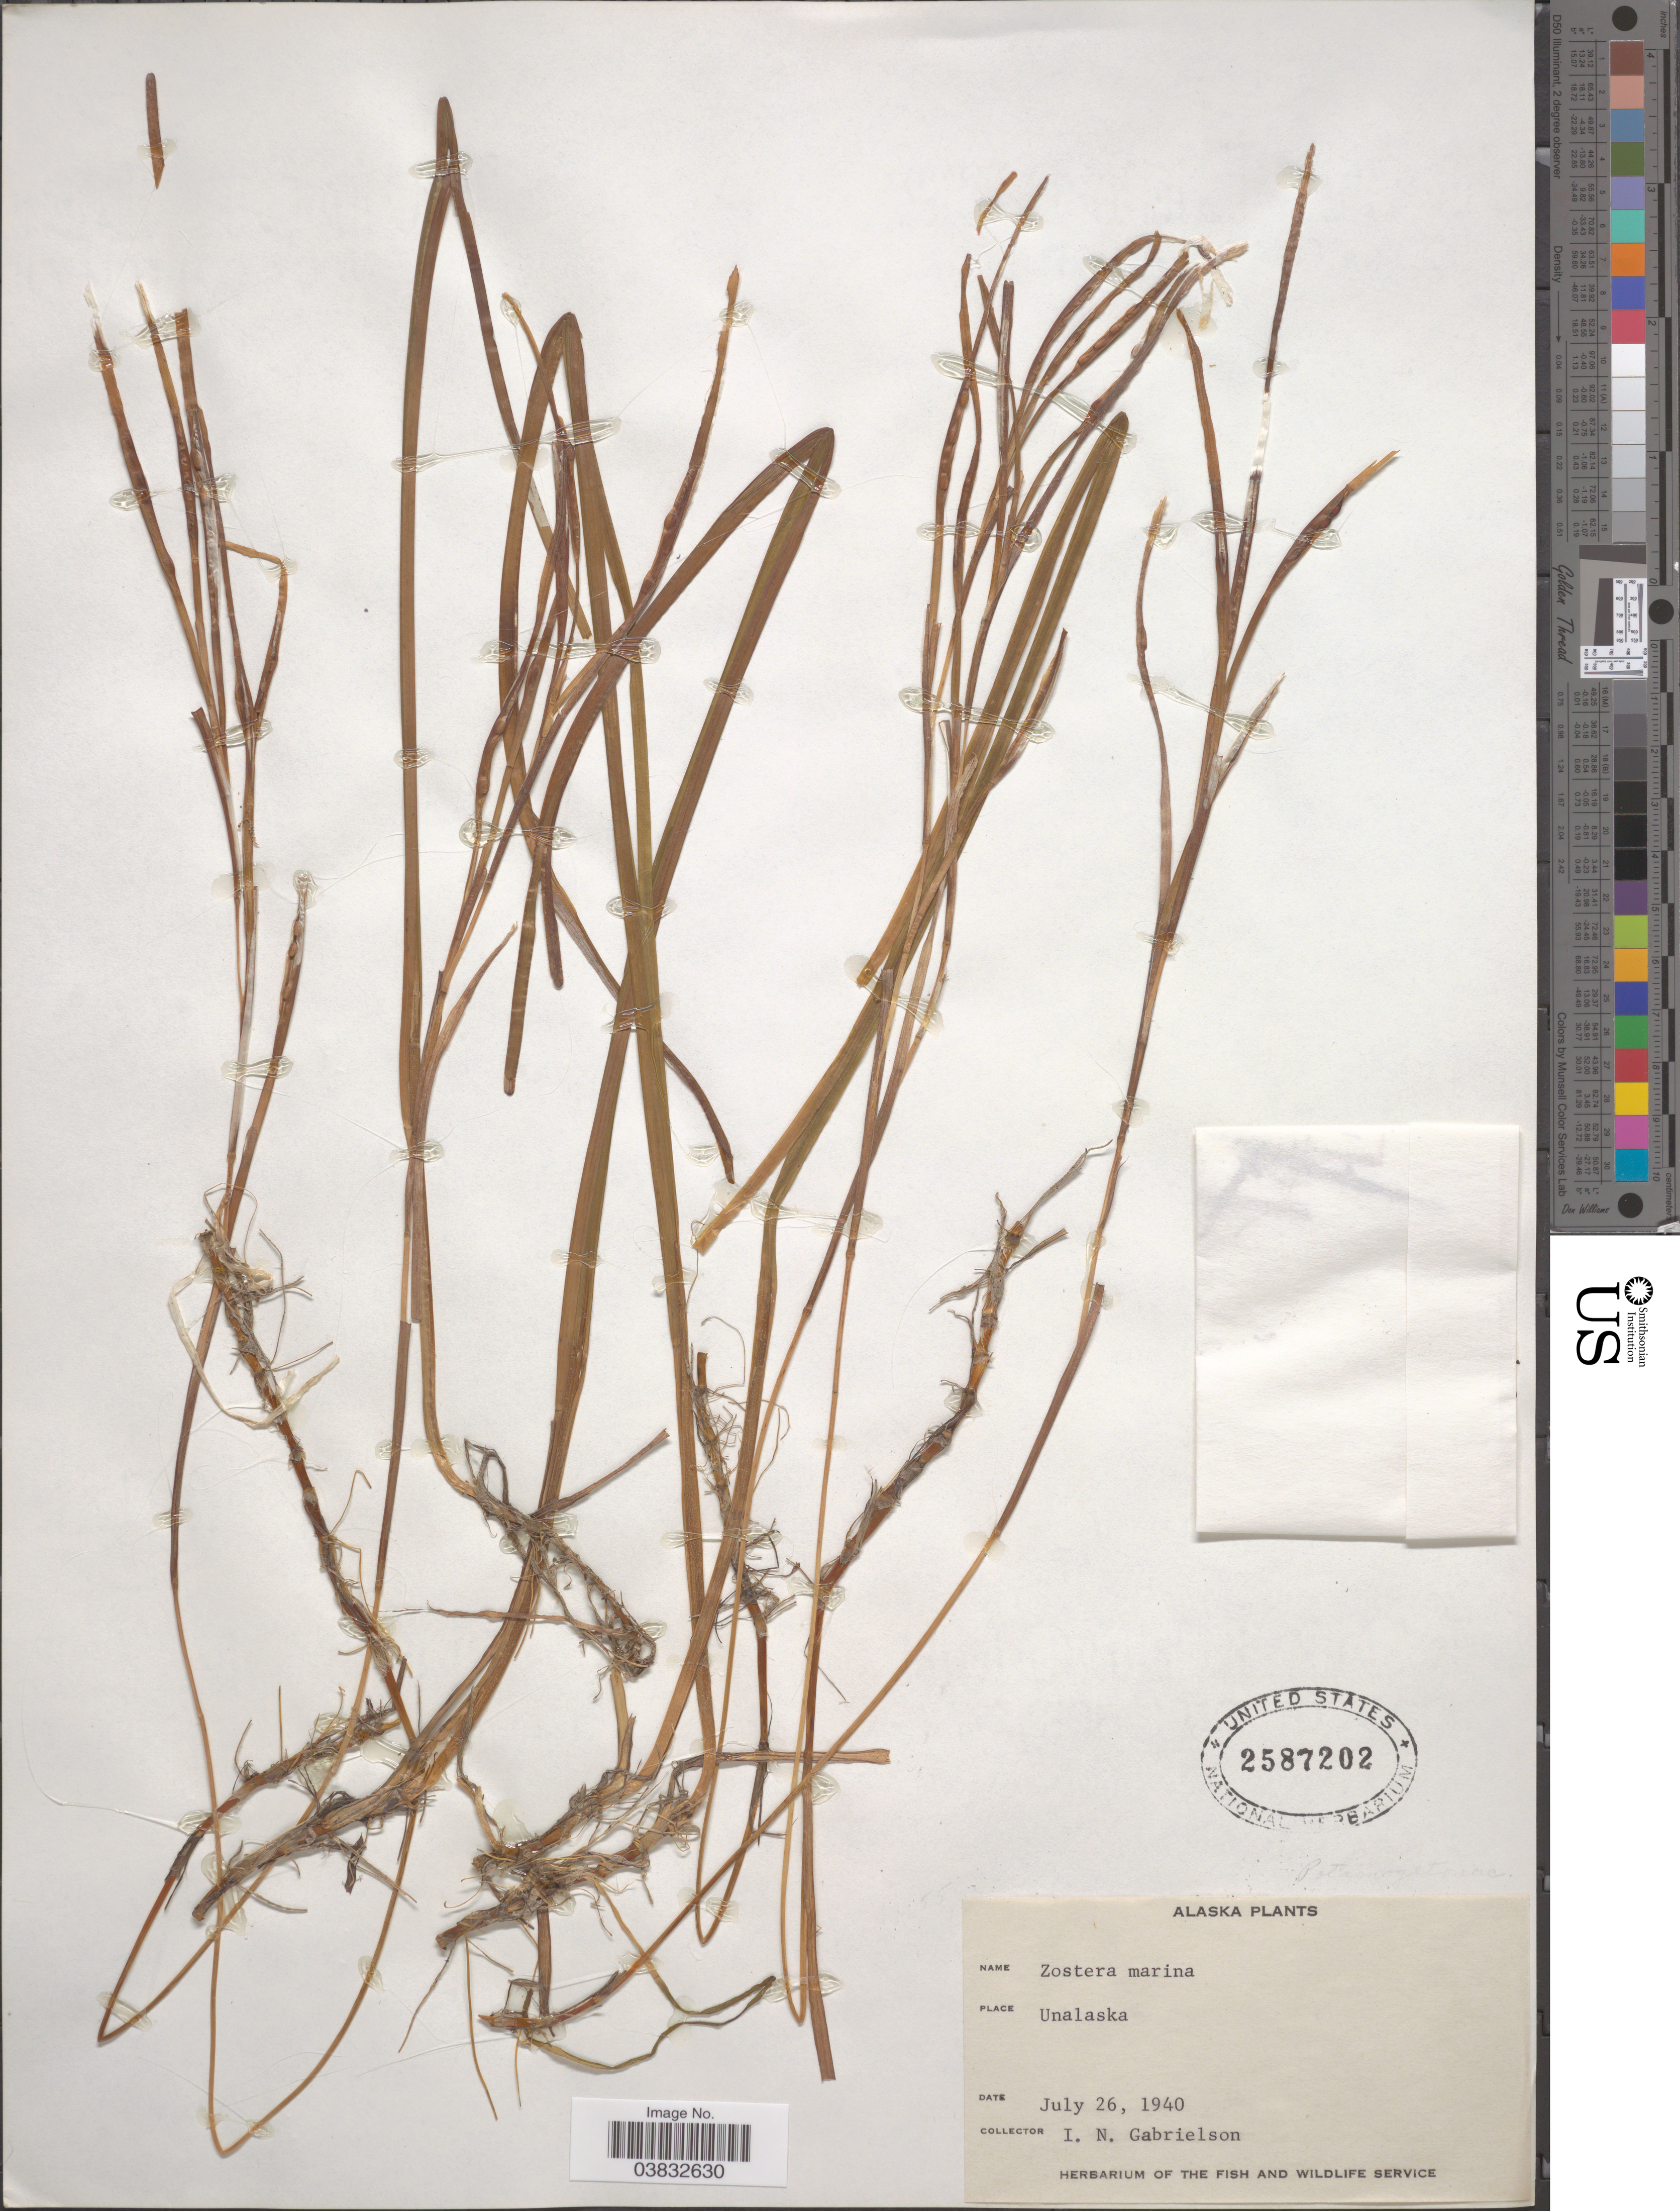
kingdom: Plantae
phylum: Tracheophyta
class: Liliopsida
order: Alismatales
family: Zosteraceae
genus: Zostera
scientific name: Zostera marina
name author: L.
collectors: I. Gabrielson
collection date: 1940-07-26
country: United States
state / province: Alaska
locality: Unalaksa.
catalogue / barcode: US 2587202